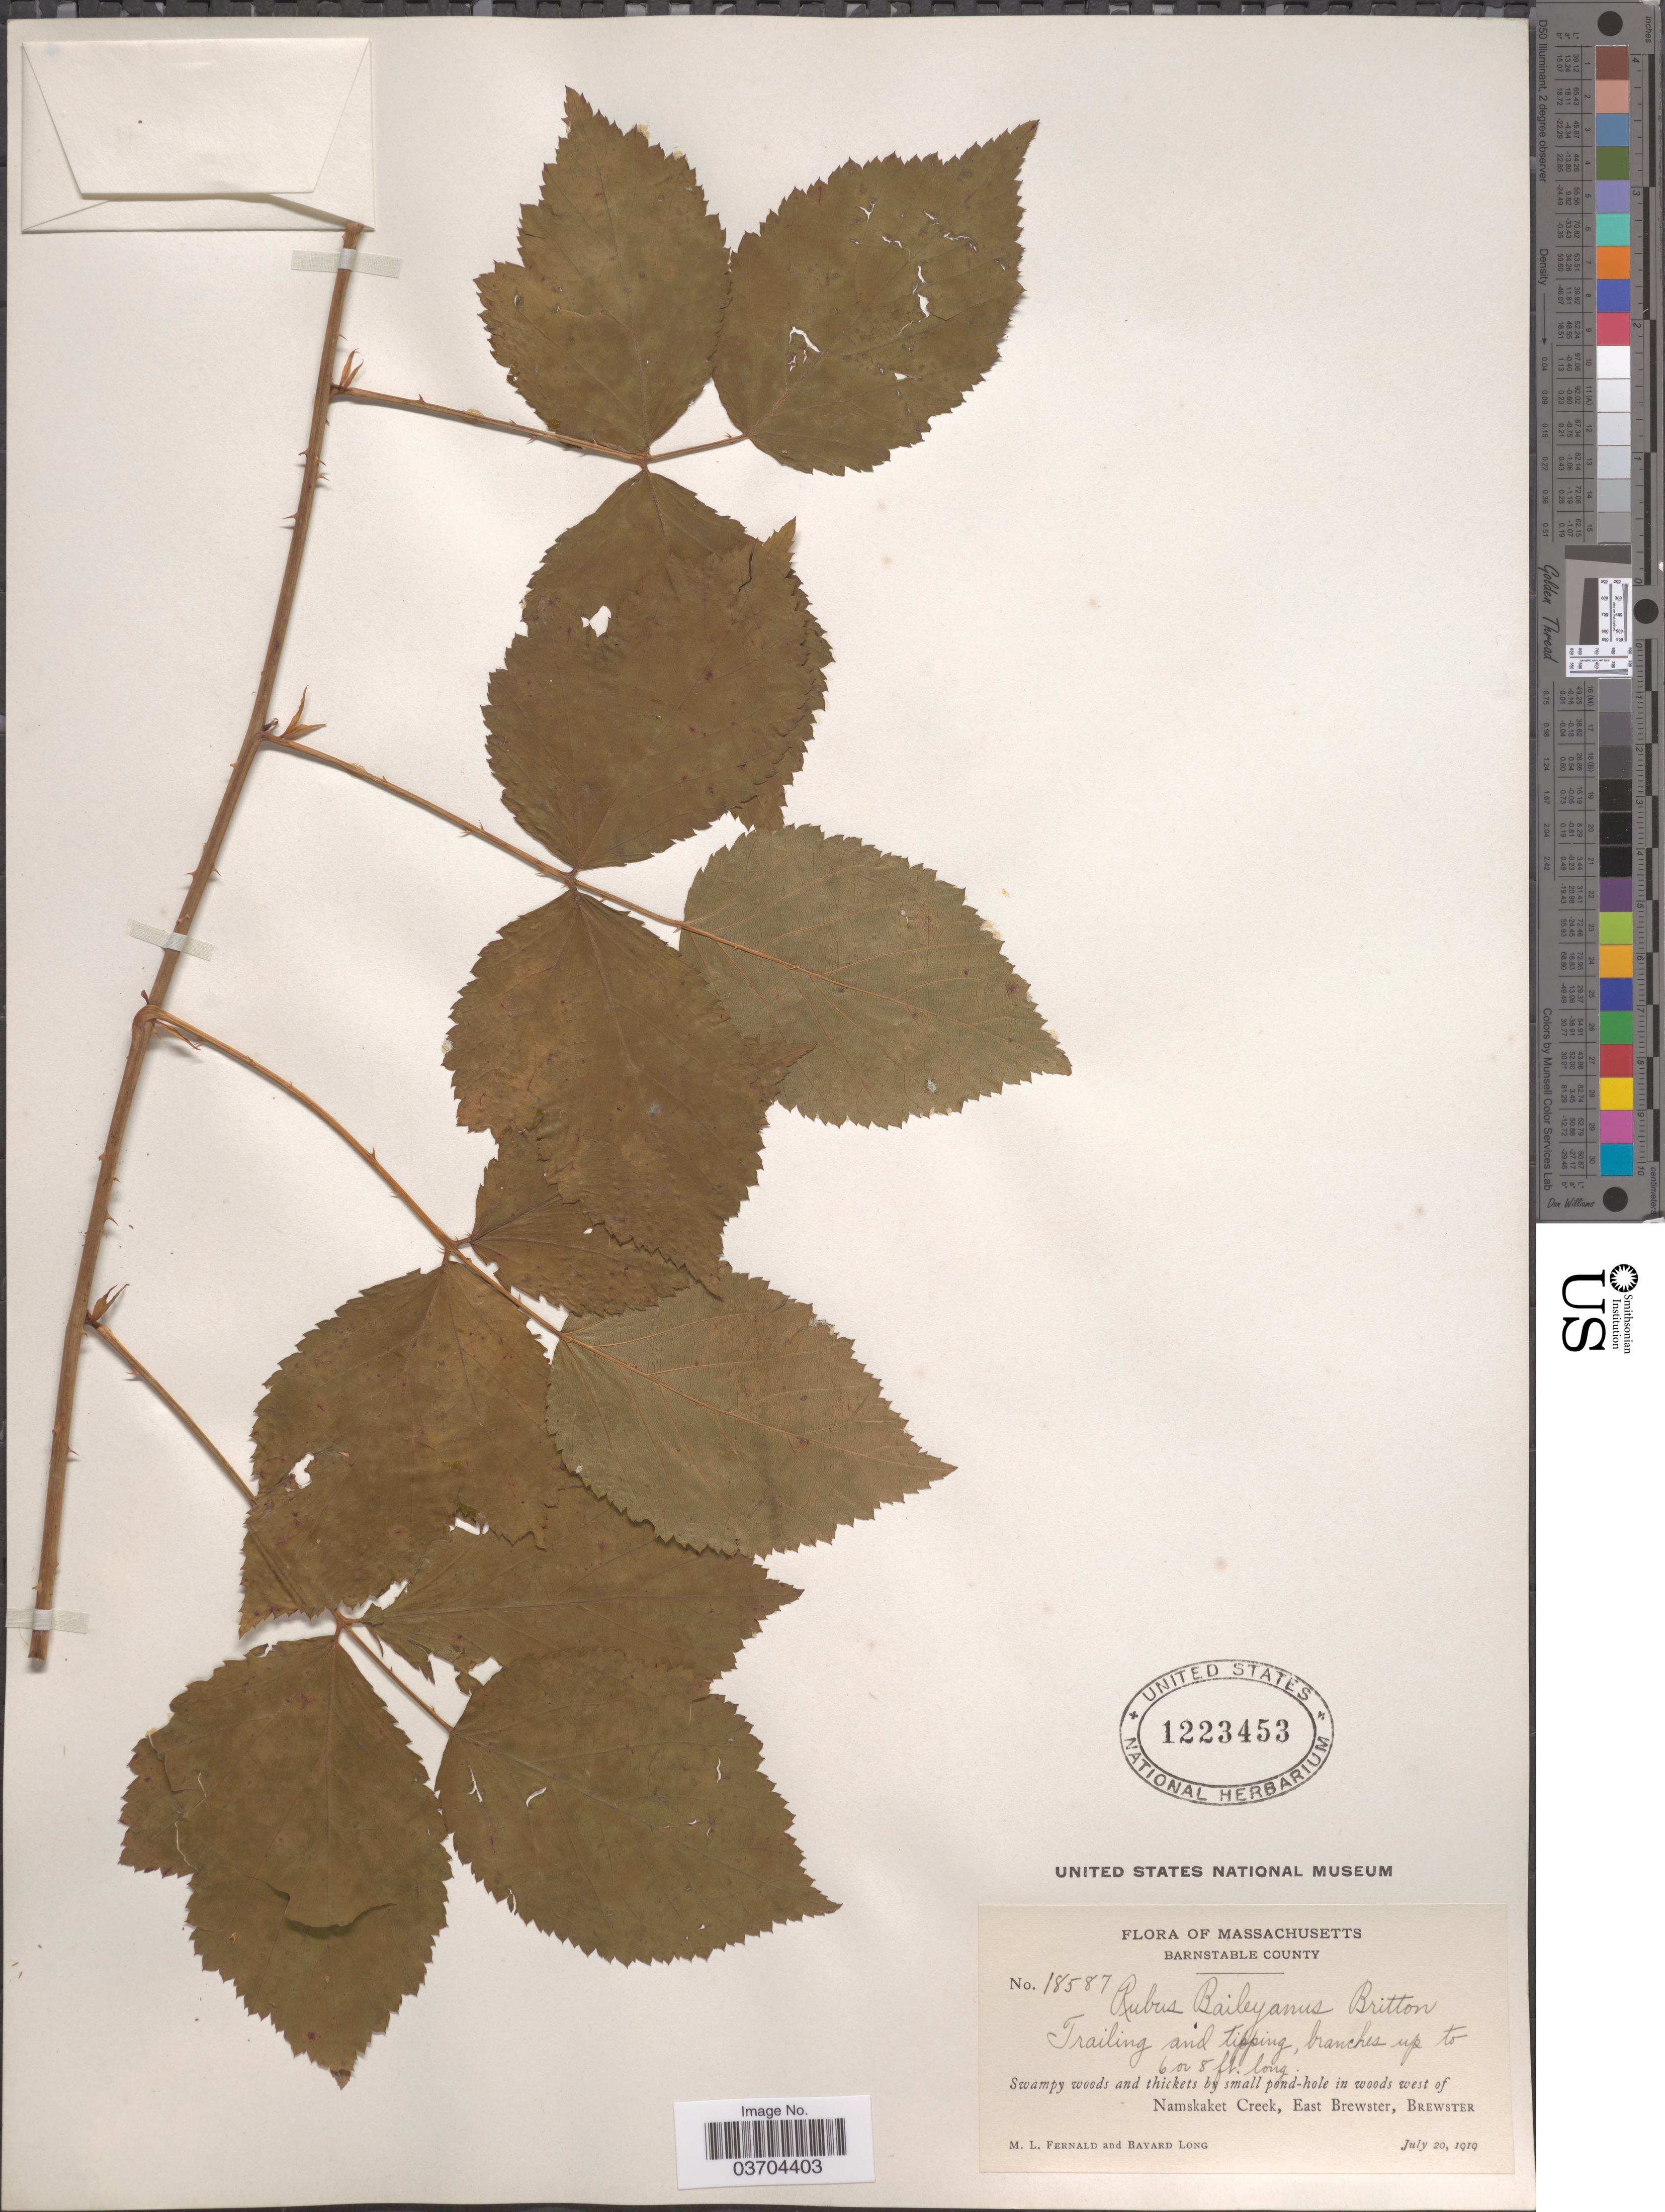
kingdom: Plantae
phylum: Tracheophyta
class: Magnoliopsida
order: Rosales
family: Rosaceae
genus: Rubus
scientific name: Rubus baileyanus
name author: Britton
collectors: M. L. Fernald & B. Long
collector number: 18587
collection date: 1919-07-20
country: United States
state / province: Massachusetts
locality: Barnstable County. Small pond-hole in woods west of Namskaket Creek, East Brewster, Brewster.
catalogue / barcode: US 1223453